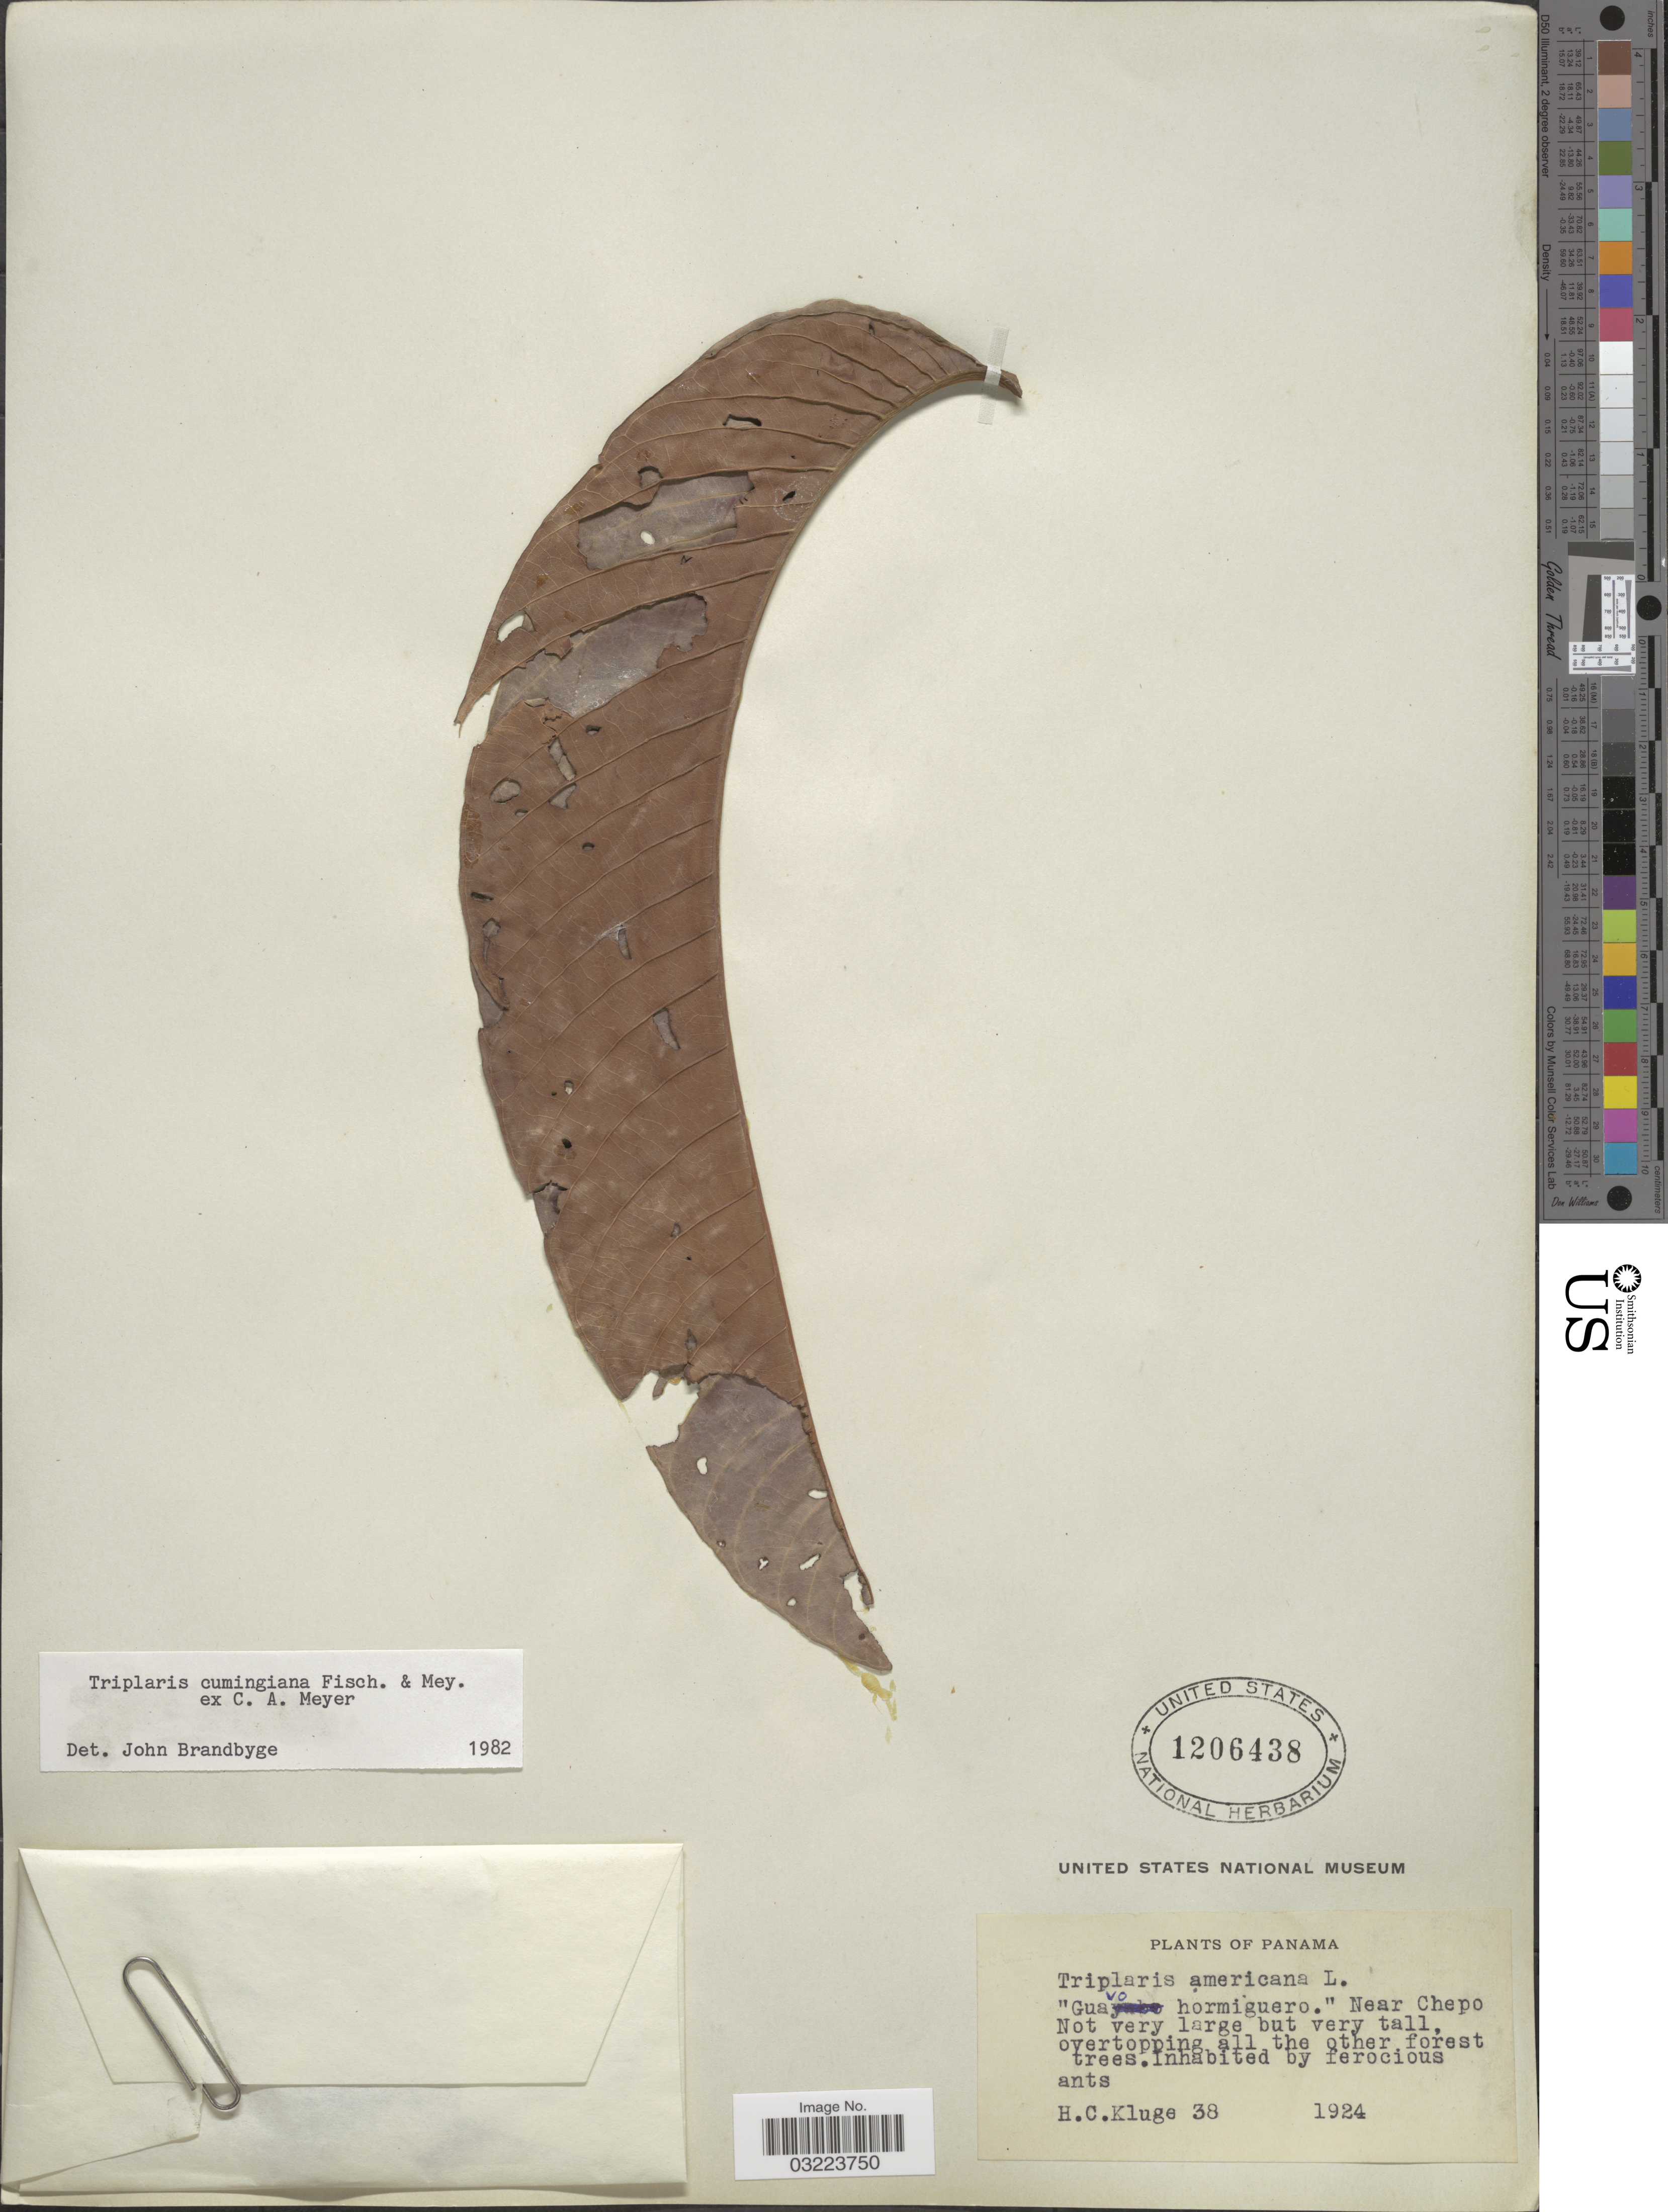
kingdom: Plantae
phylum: Tracheophyta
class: Magnoliopsida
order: Caryophyllales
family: Polygonaceae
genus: Triplaris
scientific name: Triplaris cumingiana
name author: Fisch. & C.A. Mey. ex C.A. Mey.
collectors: H. C. Kluge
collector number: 38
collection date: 1924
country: Panama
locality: Near Chepo.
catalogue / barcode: US 1206438